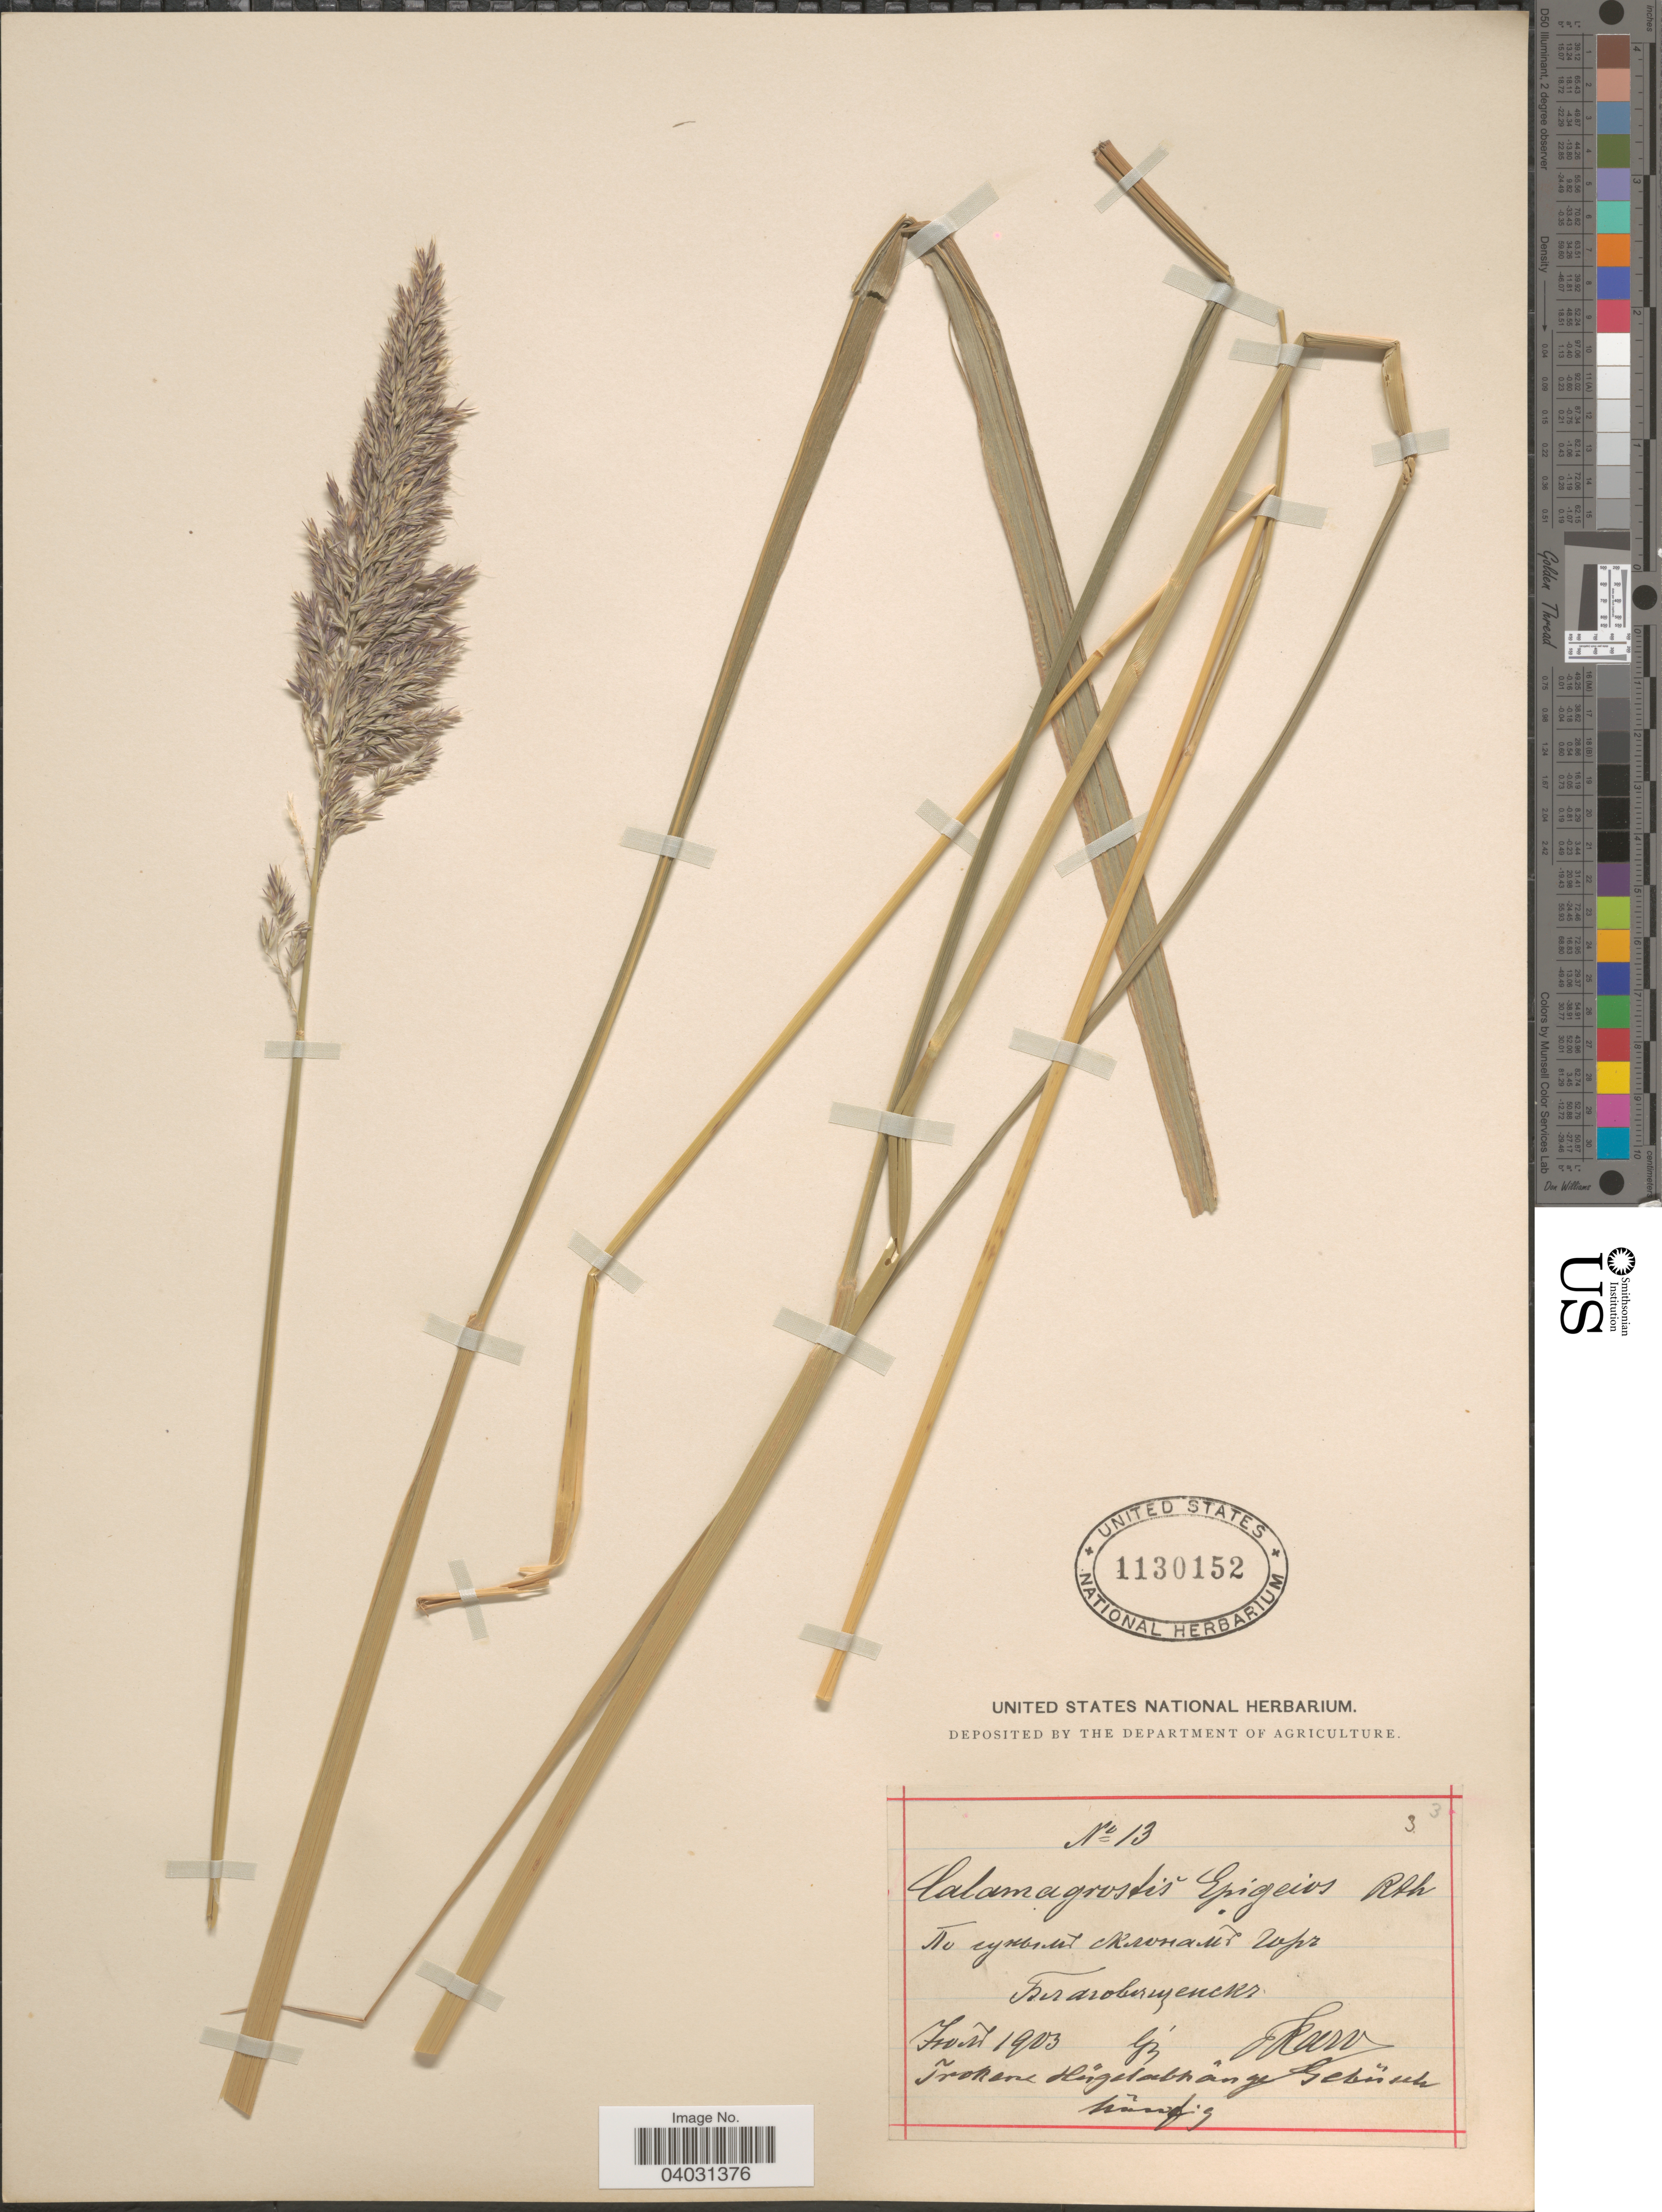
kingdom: Plantae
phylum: Tracheophyta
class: Liliopsida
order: Poales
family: Poaceae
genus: Calamagrostis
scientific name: Calamagrostis epigeios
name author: (L.) Roth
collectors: F. Karo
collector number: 13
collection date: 1903-07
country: Russian Federation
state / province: Amur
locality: Blagoveshchensk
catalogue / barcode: US 1130152